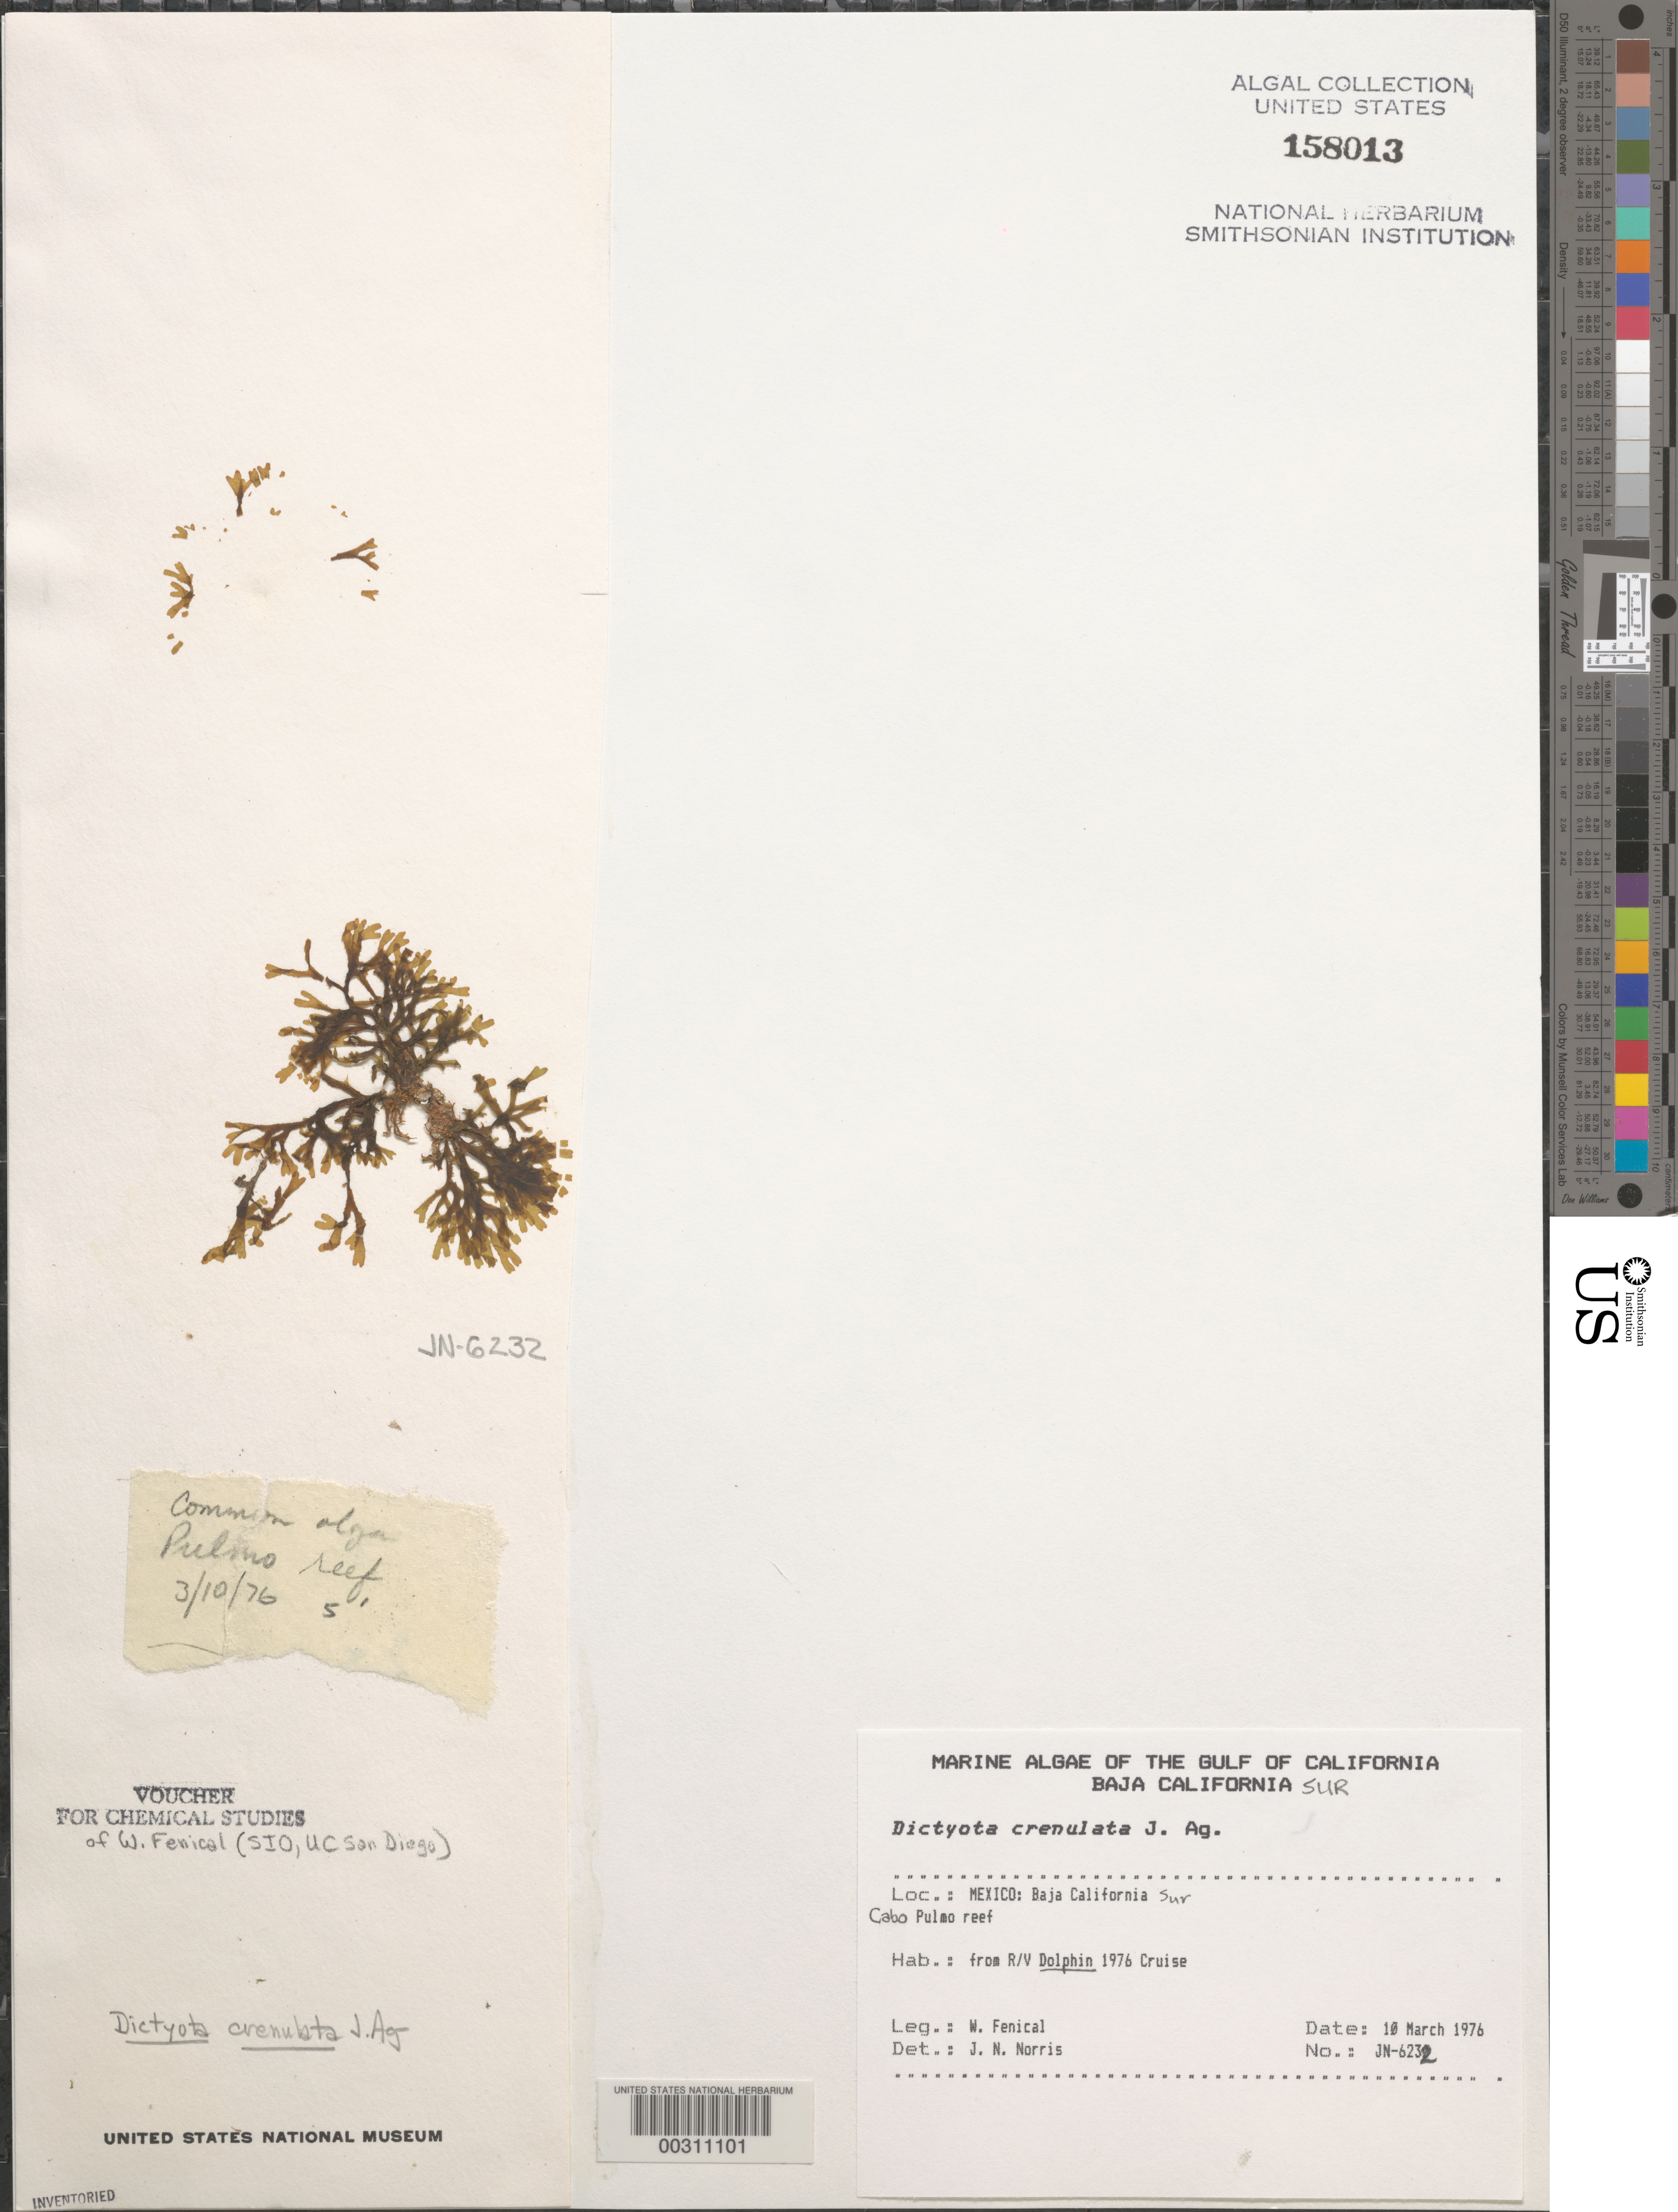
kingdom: Chromista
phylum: Ochrophyta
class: Phaeophyceae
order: Dictyotales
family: Dictyotaceae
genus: Dictyota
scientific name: Dictyota crenulata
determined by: Norris, James N.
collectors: W. Fenical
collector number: JN-6232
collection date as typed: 10 Mar 1976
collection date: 1976-03-10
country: Mexico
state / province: Baja California Sur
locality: Pulmo Reef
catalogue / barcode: US 158013